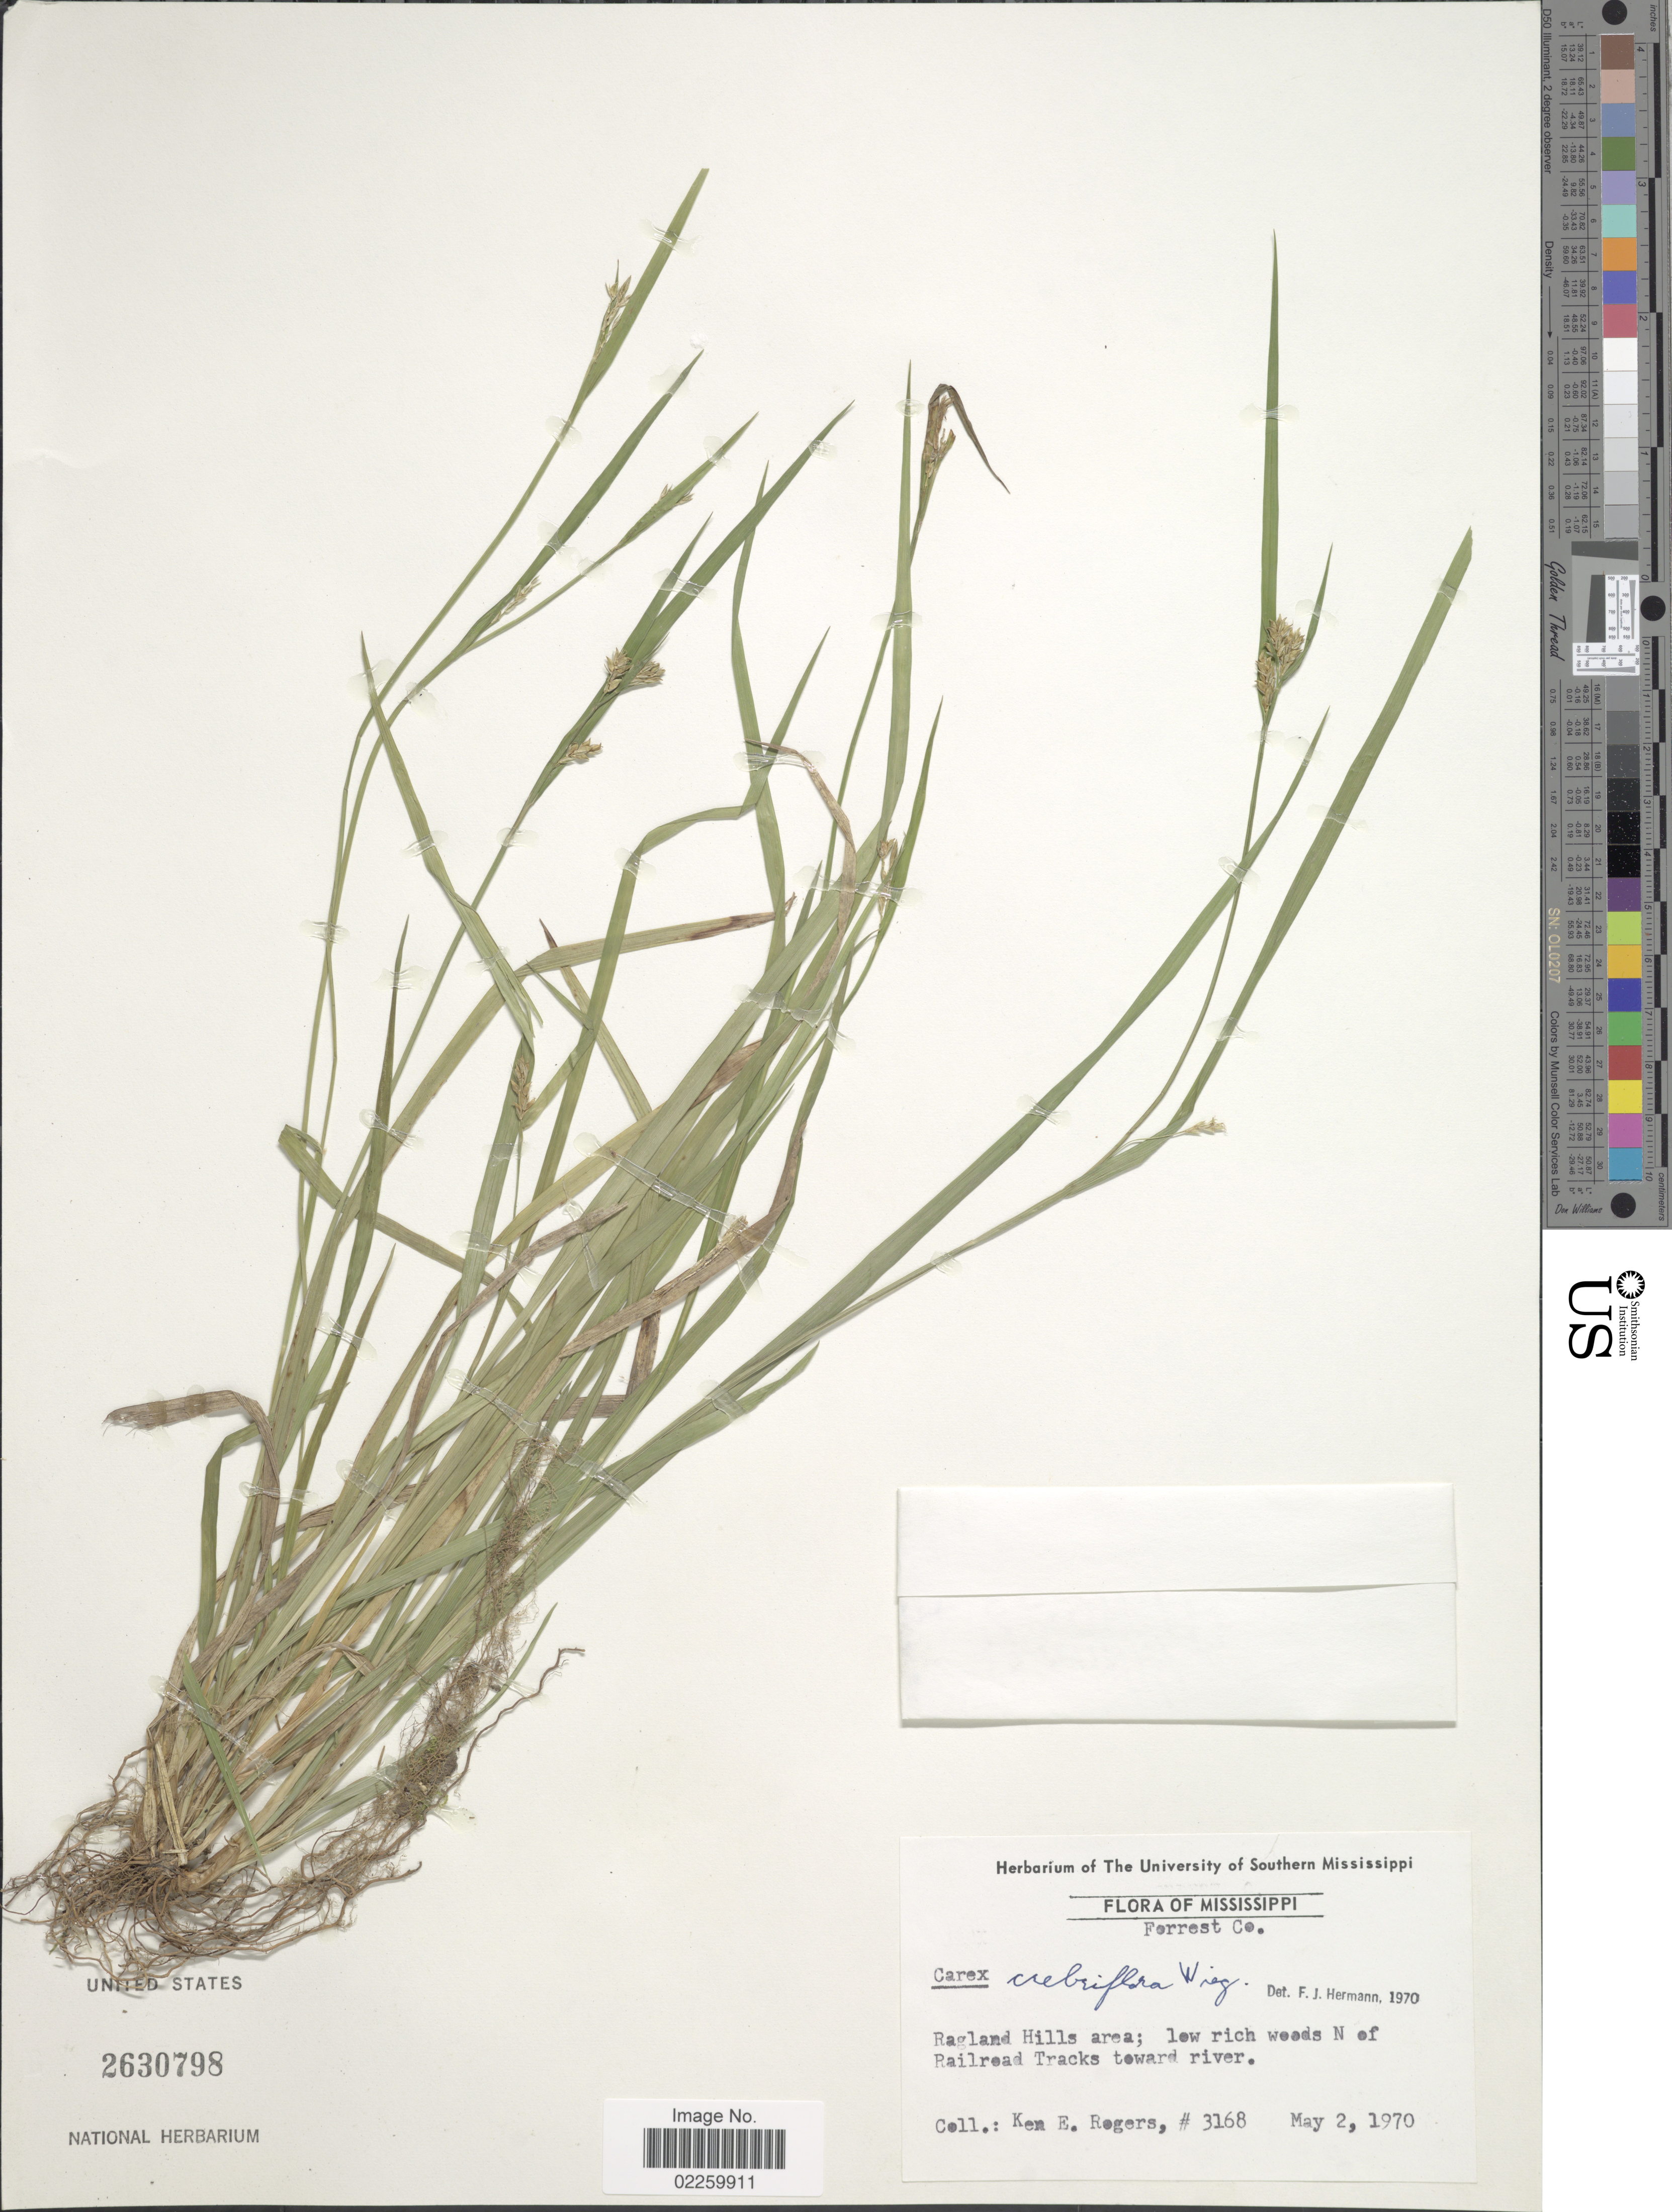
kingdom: Plantae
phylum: Tracheophyta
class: Liliopsida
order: Poales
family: Cyperaceae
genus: Carex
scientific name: Carex crebriflora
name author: Wiegand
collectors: K. Rogers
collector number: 3168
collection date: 1970-05-02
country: United States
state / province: Mississippi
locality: Forrest Co., Ragland Hills area, low rich weeds N of Railroad Tracks toward river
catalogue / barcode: US 2630798